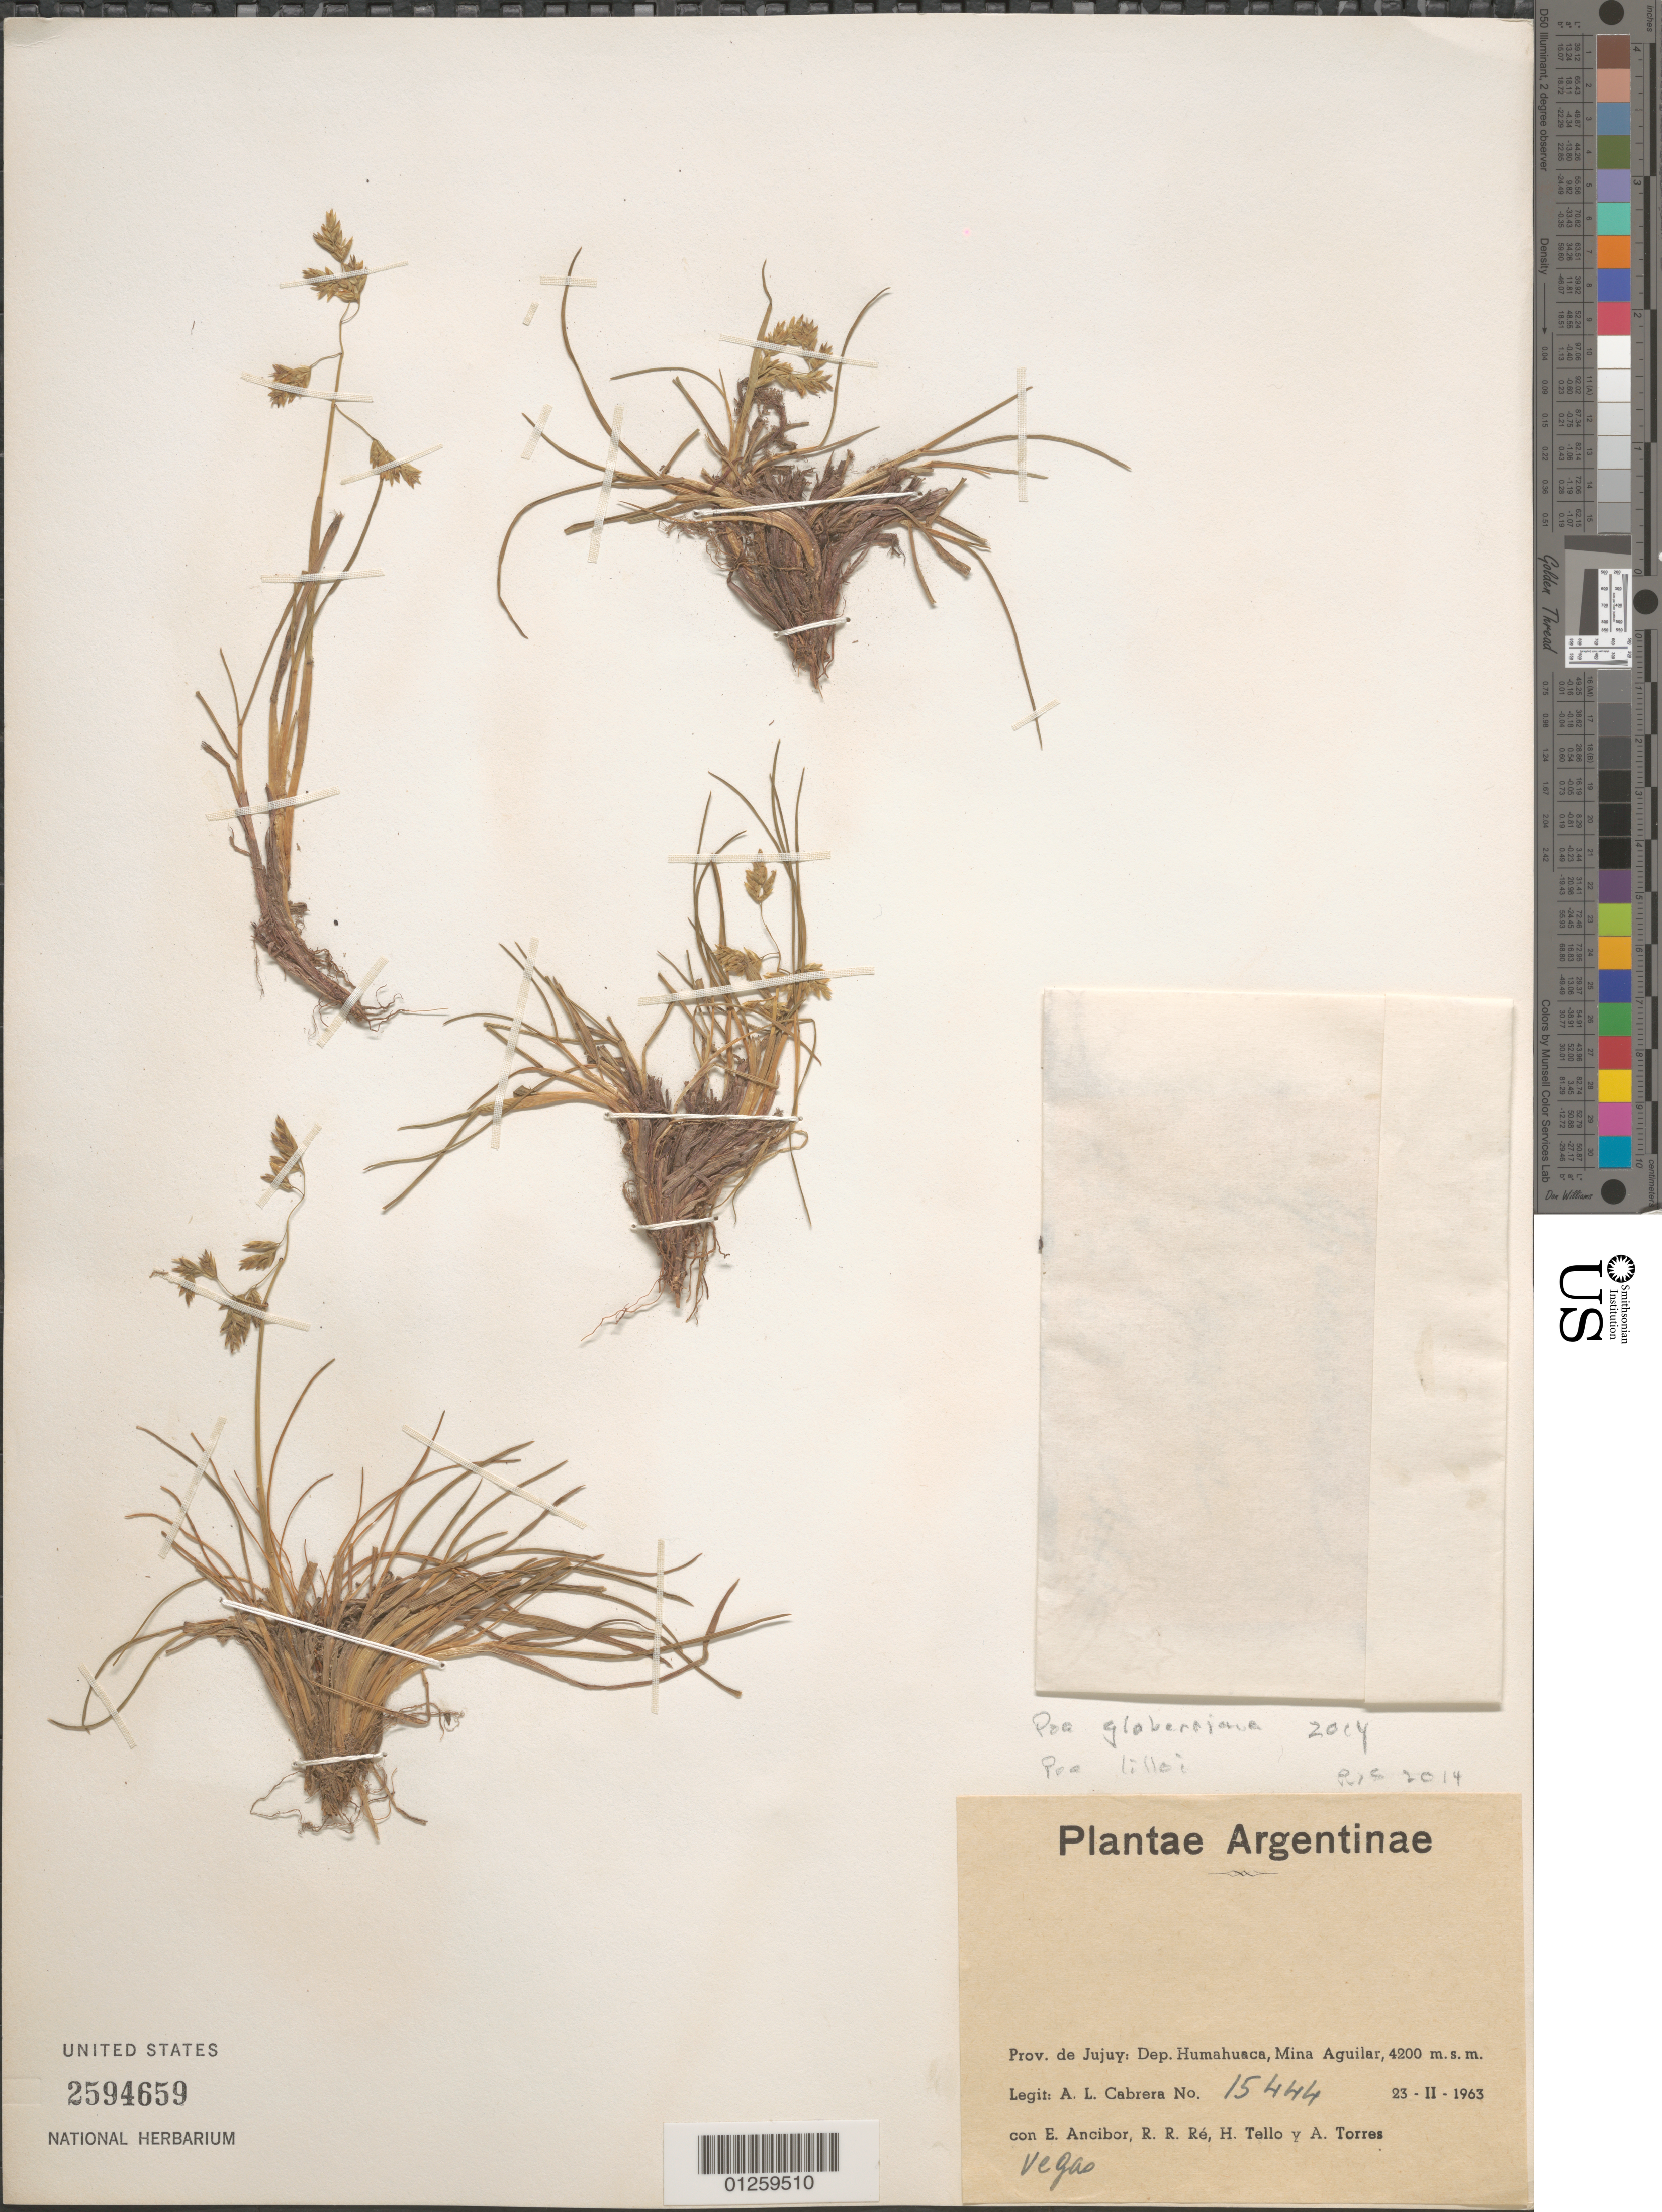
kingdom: Plantae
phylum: Tracheophyta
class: Liliopsida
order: Poales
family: Poaceae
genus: Poa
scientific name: Poa glaberrima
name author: Tovar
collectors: A. L. Cabrera, E. Ancibor, R. Re, H. Tello & et al.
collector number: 15444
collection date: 1963-02-23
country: Argentina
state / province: Jujuy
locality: Dep. Humahuaca, Mina Aguilar.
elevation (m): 4200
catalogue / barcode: US 2594659